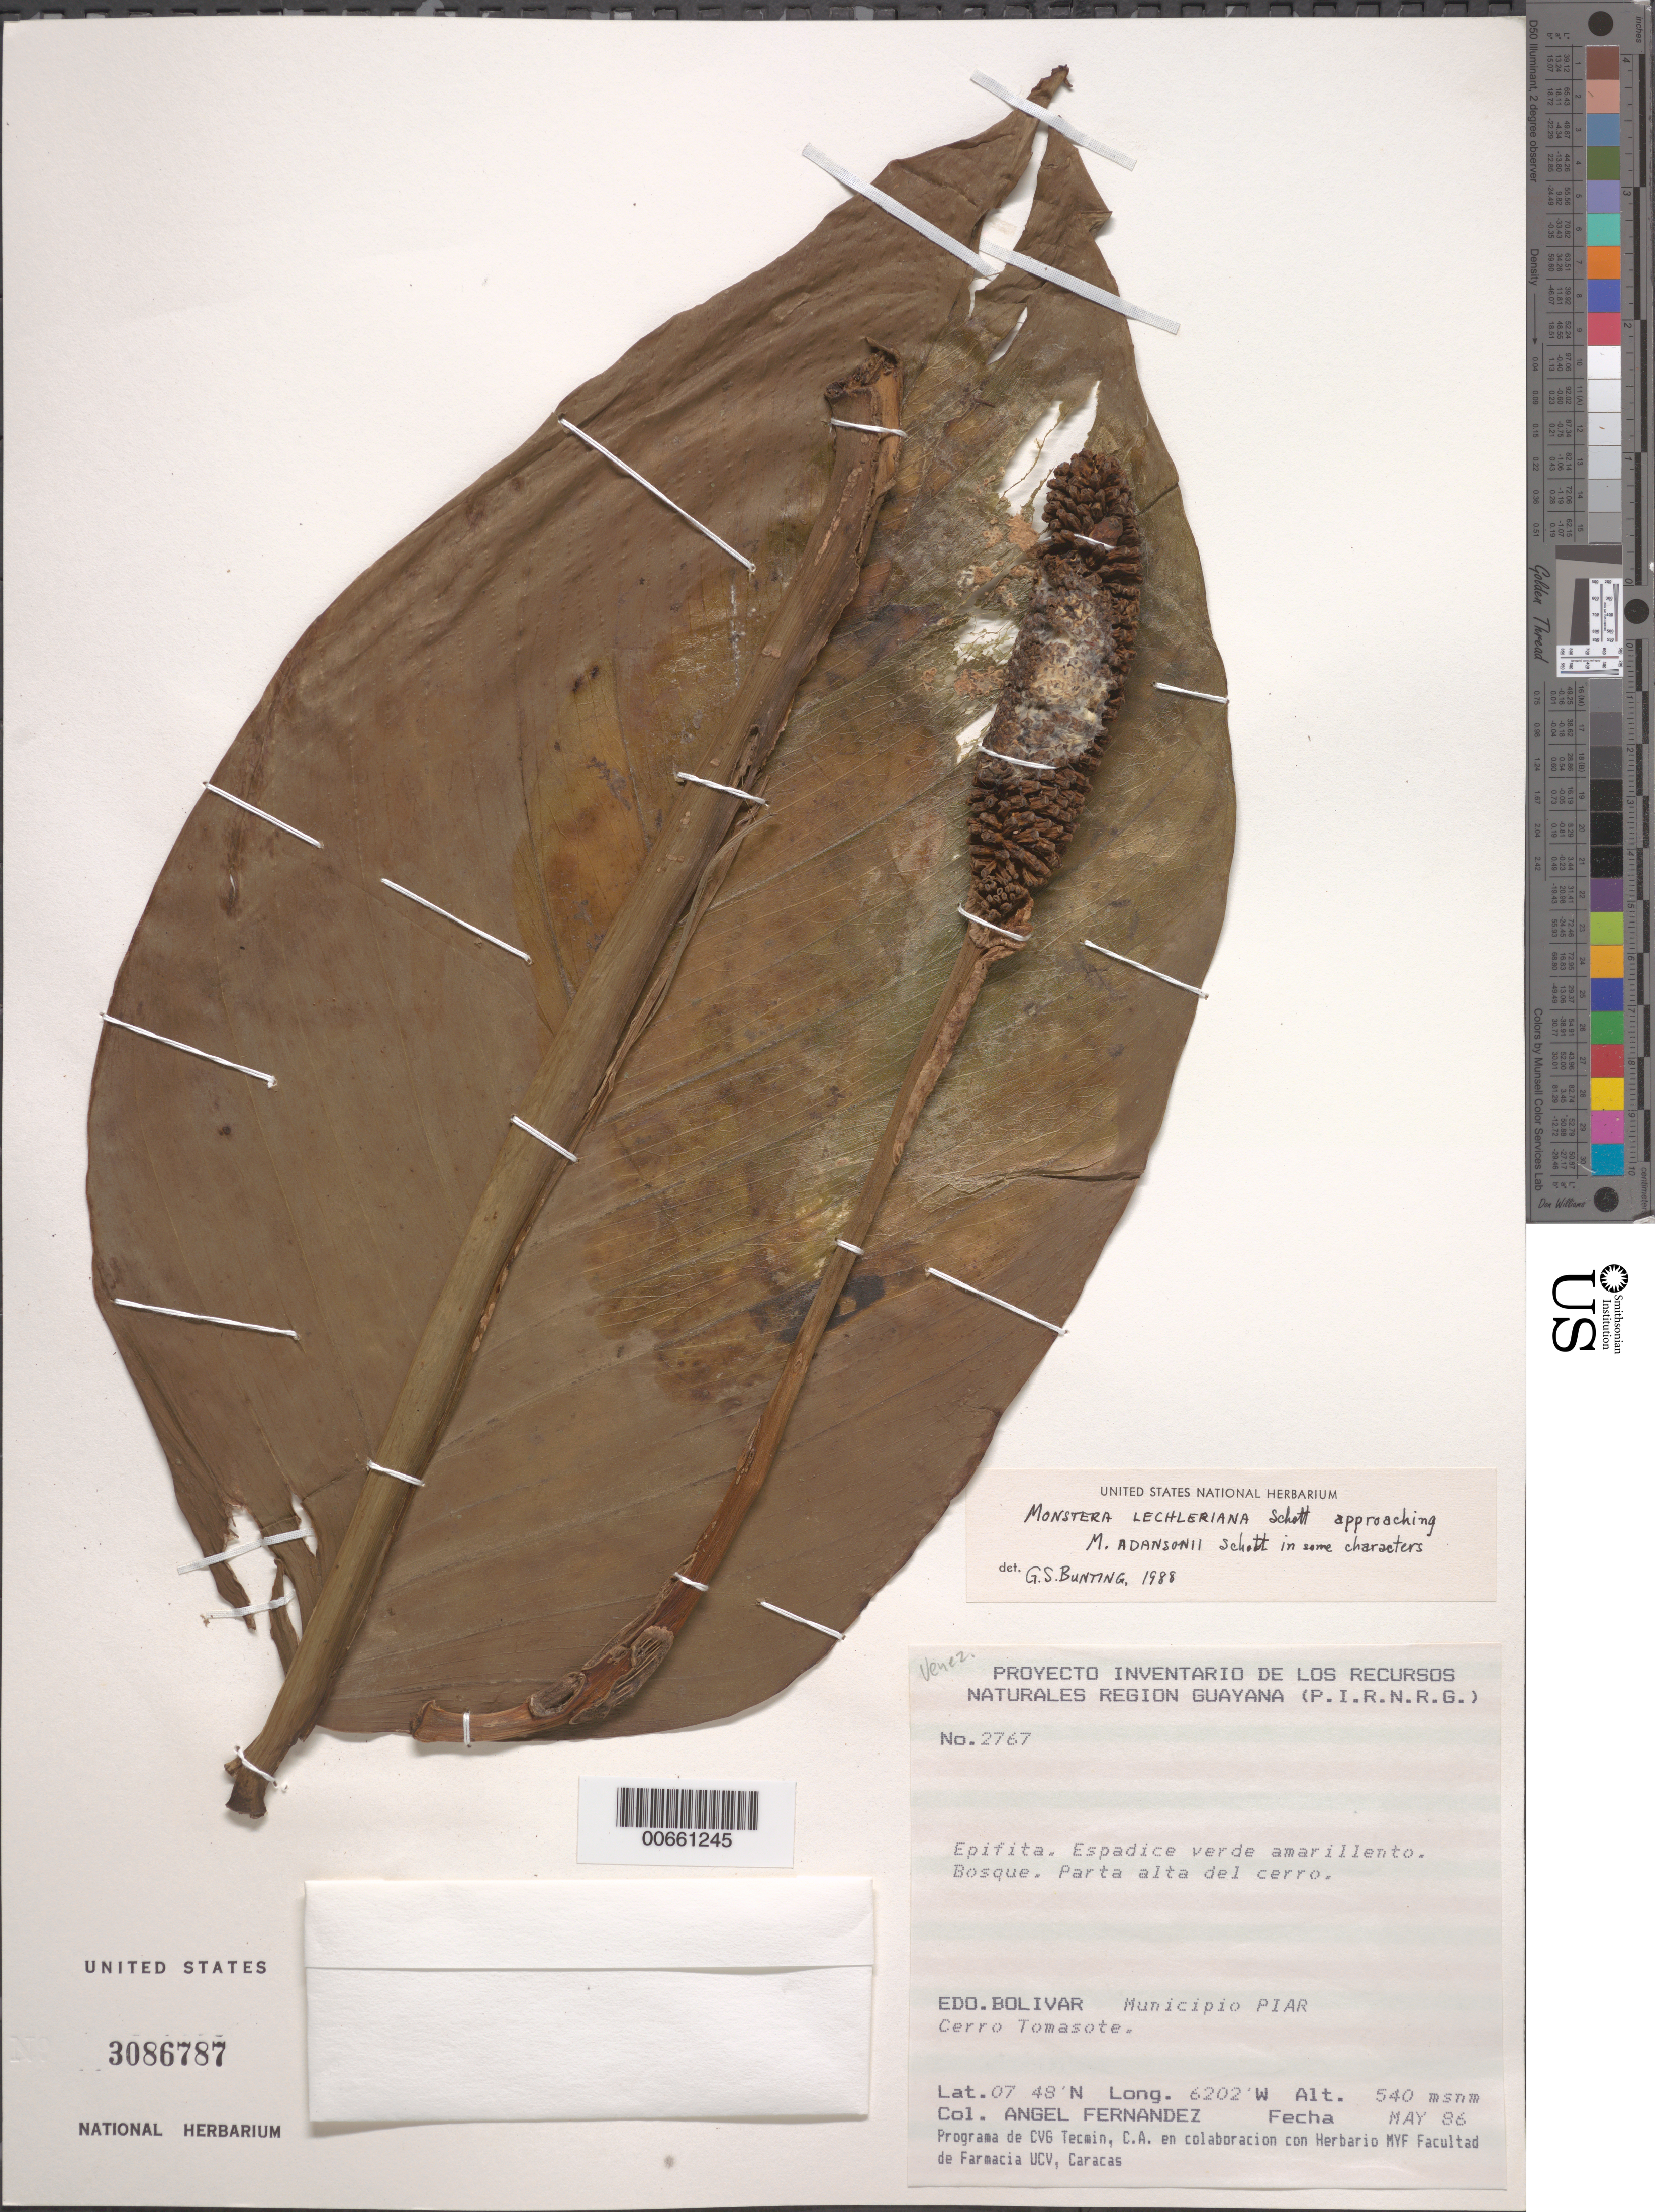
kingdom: Plantae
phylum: Tracheophyta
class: Liliopsida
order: Alismatales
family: Araceae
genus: Monstera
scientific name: Monstera lechleriana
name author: Schott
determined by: Bunting, G. S.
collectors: A. Fernández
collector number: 2767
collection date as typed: May-86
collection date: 1986-05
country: Venezuela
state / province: Bolívar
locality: Mun. Piar, Cerro Tomasote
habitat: Forest; high part of hill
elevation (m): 540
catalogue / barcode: US 3086787